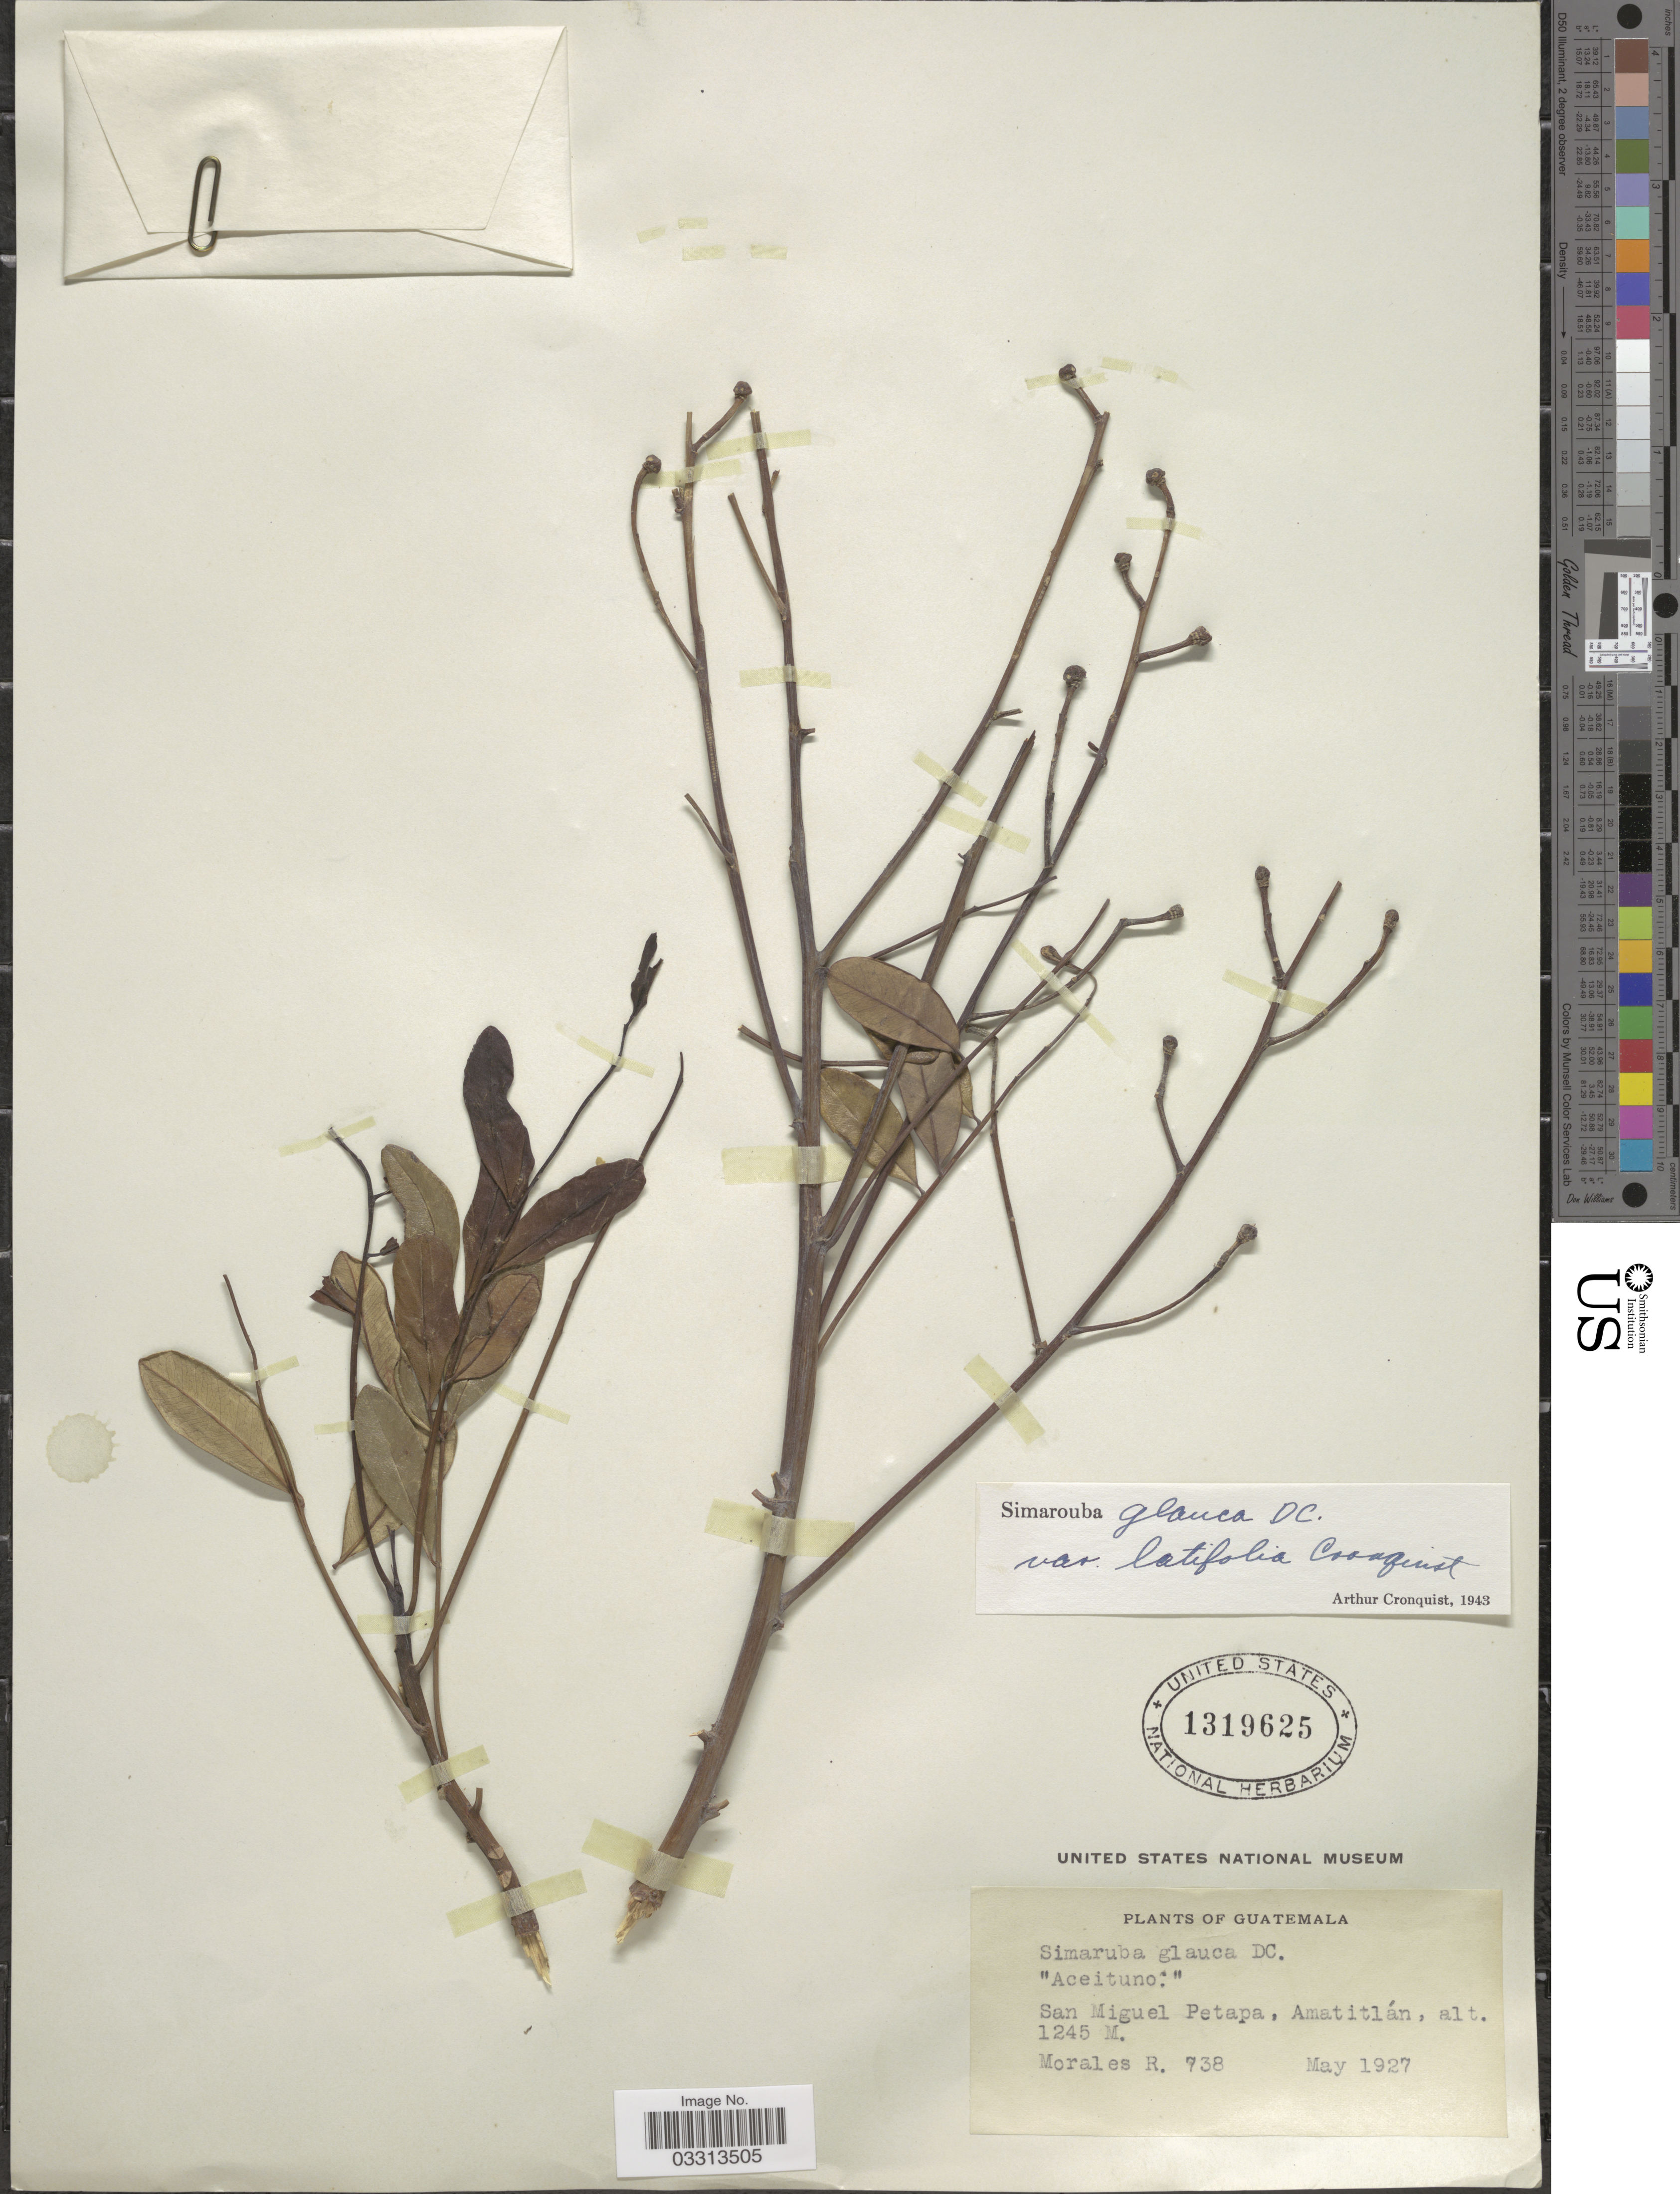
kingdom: Plantae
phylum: Tracheophyta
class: Magnoliopsida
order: Sapindales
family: Simaroubaceae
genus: Simarouba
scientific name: Simarouba glauca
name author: DC.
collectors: R. Morales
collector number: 738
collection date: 1927-05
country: Guatemala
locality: San Miguel Petapa, Amtitlán.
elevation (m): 1245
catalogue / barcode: US 1319625